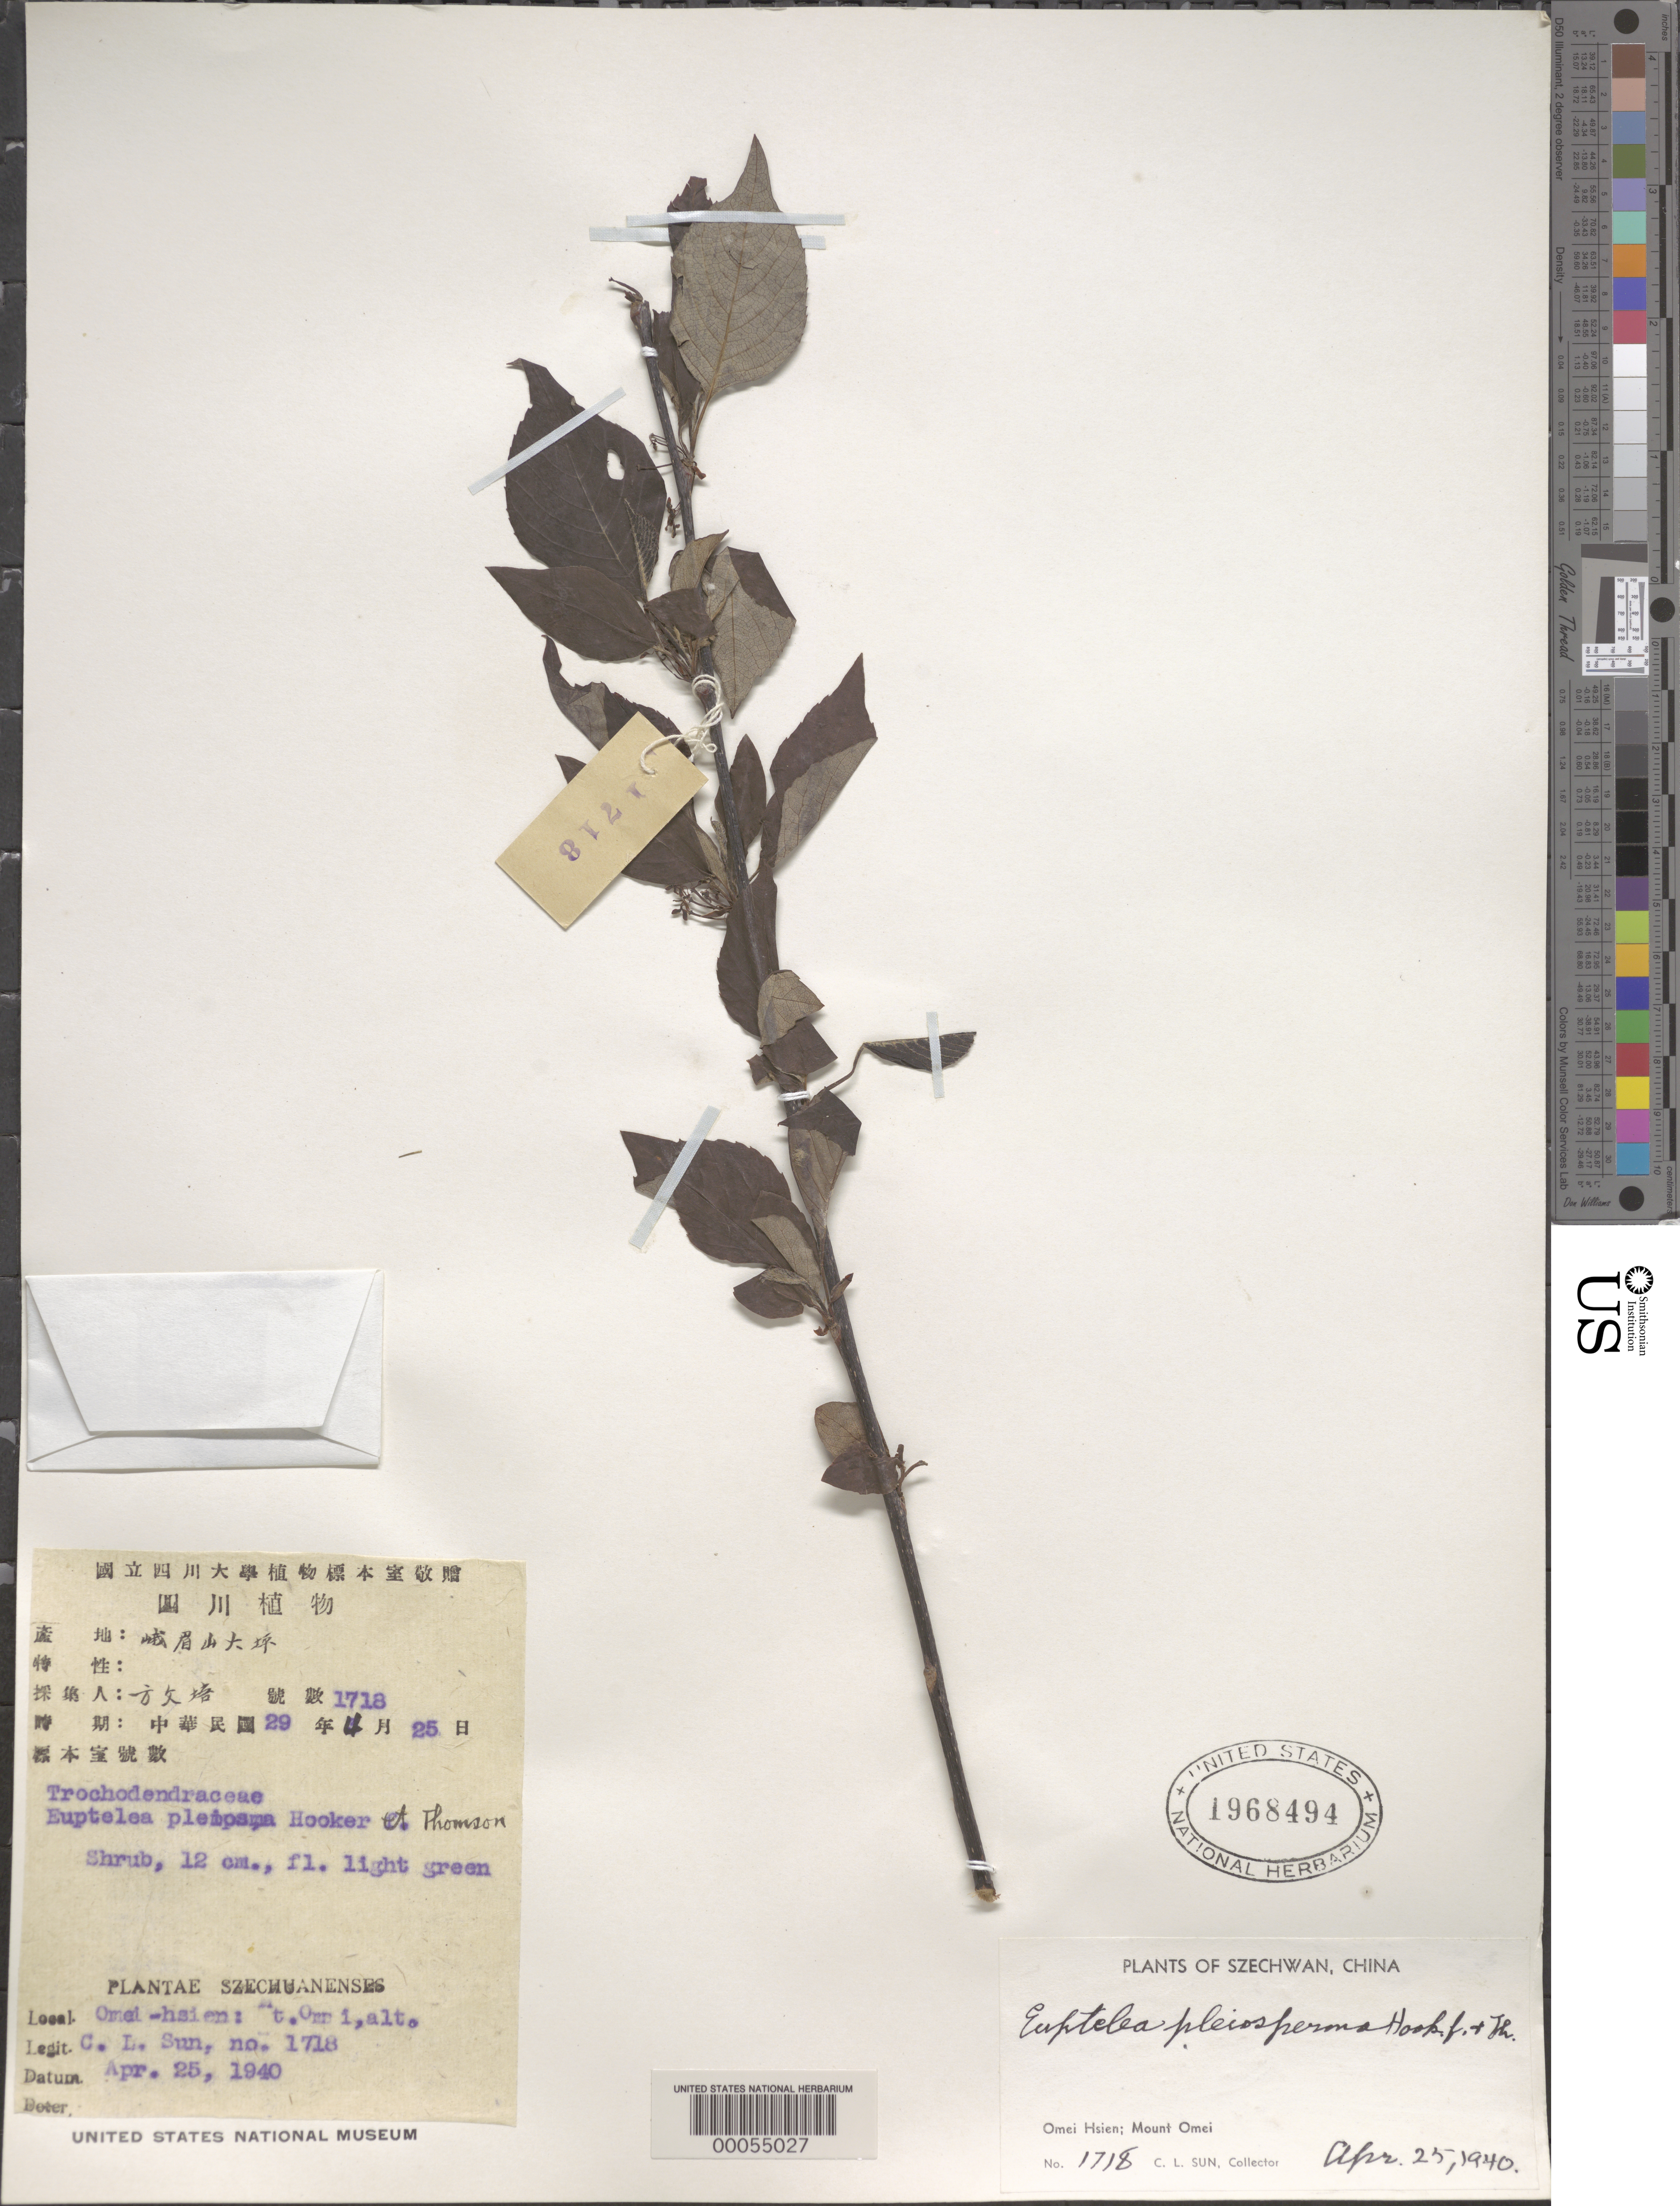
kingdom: Plantae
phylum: Tracheophyta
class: Magnoliopsida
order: Ranunculales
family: Eupteleaceae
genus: Euptelea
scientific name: Euptelea pleiosperma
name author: Hook. f. & Thomson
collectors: C. Sun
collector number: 1718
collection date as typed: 25 Apr 1940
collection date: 1940-04-25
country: China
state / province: Sichuan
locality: Omei-hsien: mt. omei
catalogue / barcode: US 1968494